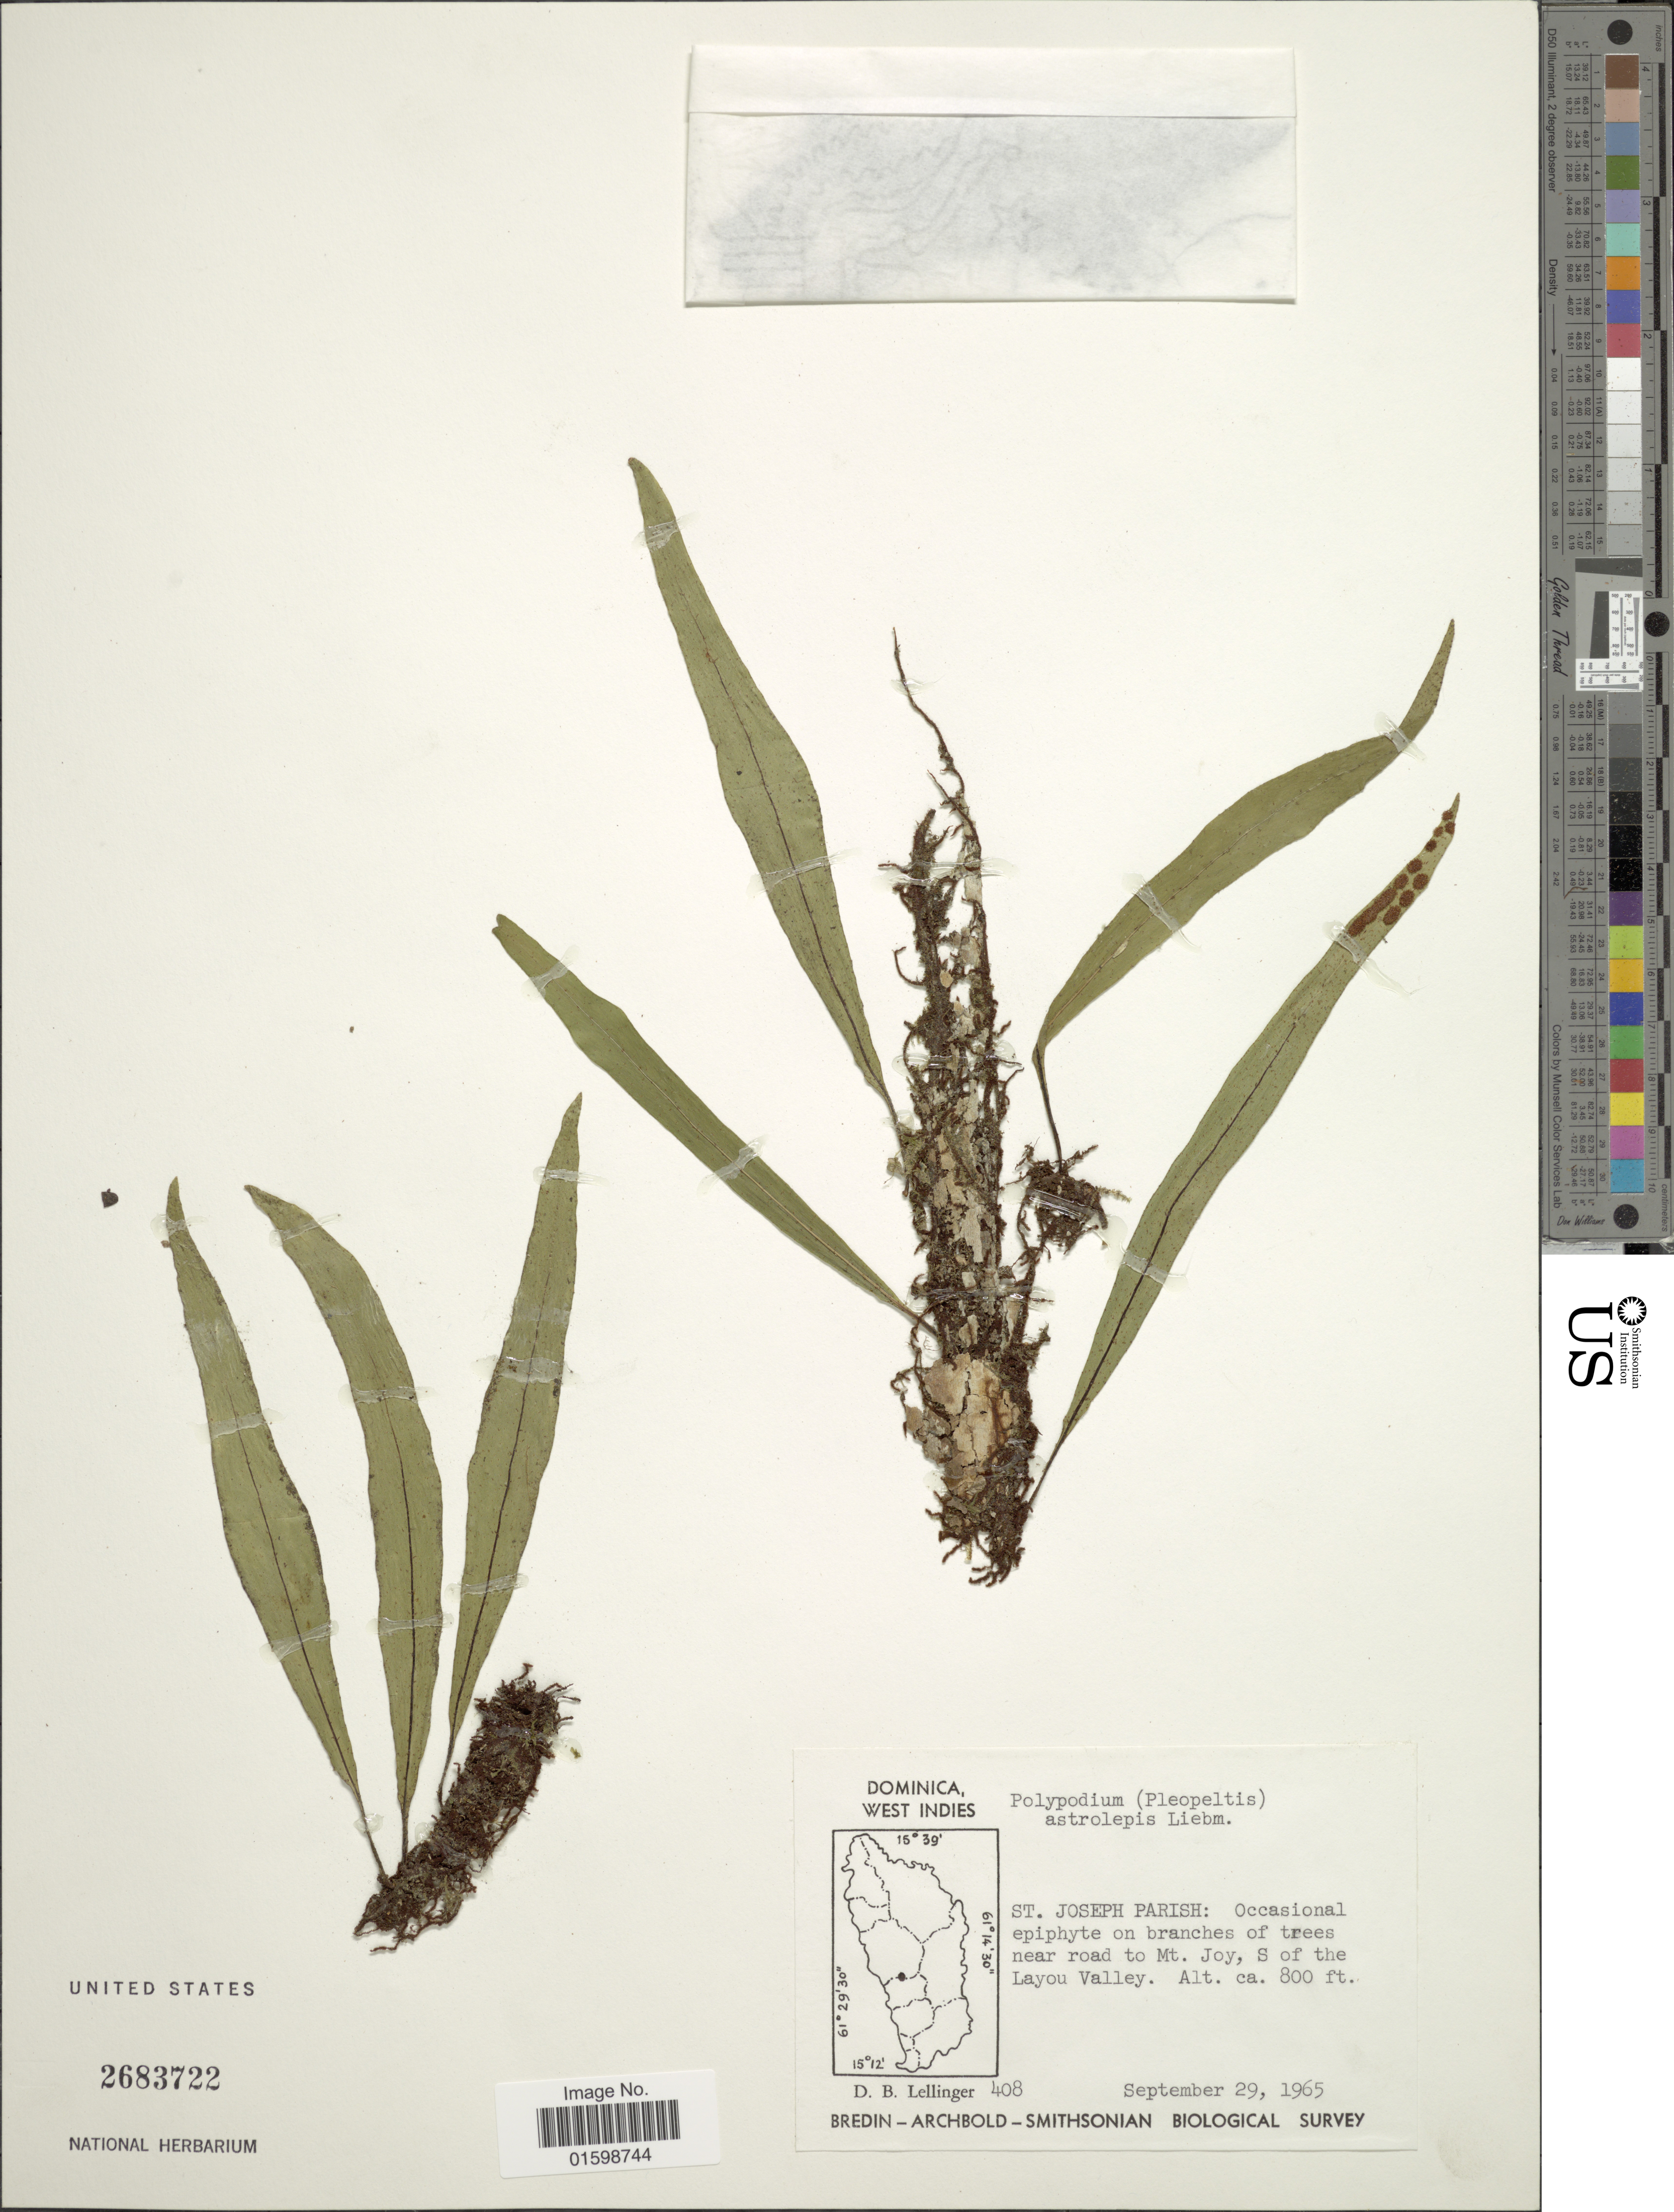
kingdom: Plantae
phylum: Tracheophyta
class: Polypodiopsida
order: Polypodiales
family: Polypodiaceae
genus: Pleopeltis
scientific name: Pleopeltis astrolepis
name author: (Liebm.) E. Fourn.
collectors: D. B. Lellinger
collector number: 408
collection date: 1965-09-29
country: Dominica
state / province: St. Joseph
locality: West Indies, St. Joseph Parish: Occasional epiphyte on branches of trees near road to Mt. Joy, S of the Layou Valley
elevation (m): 244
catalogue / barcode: US 2683722